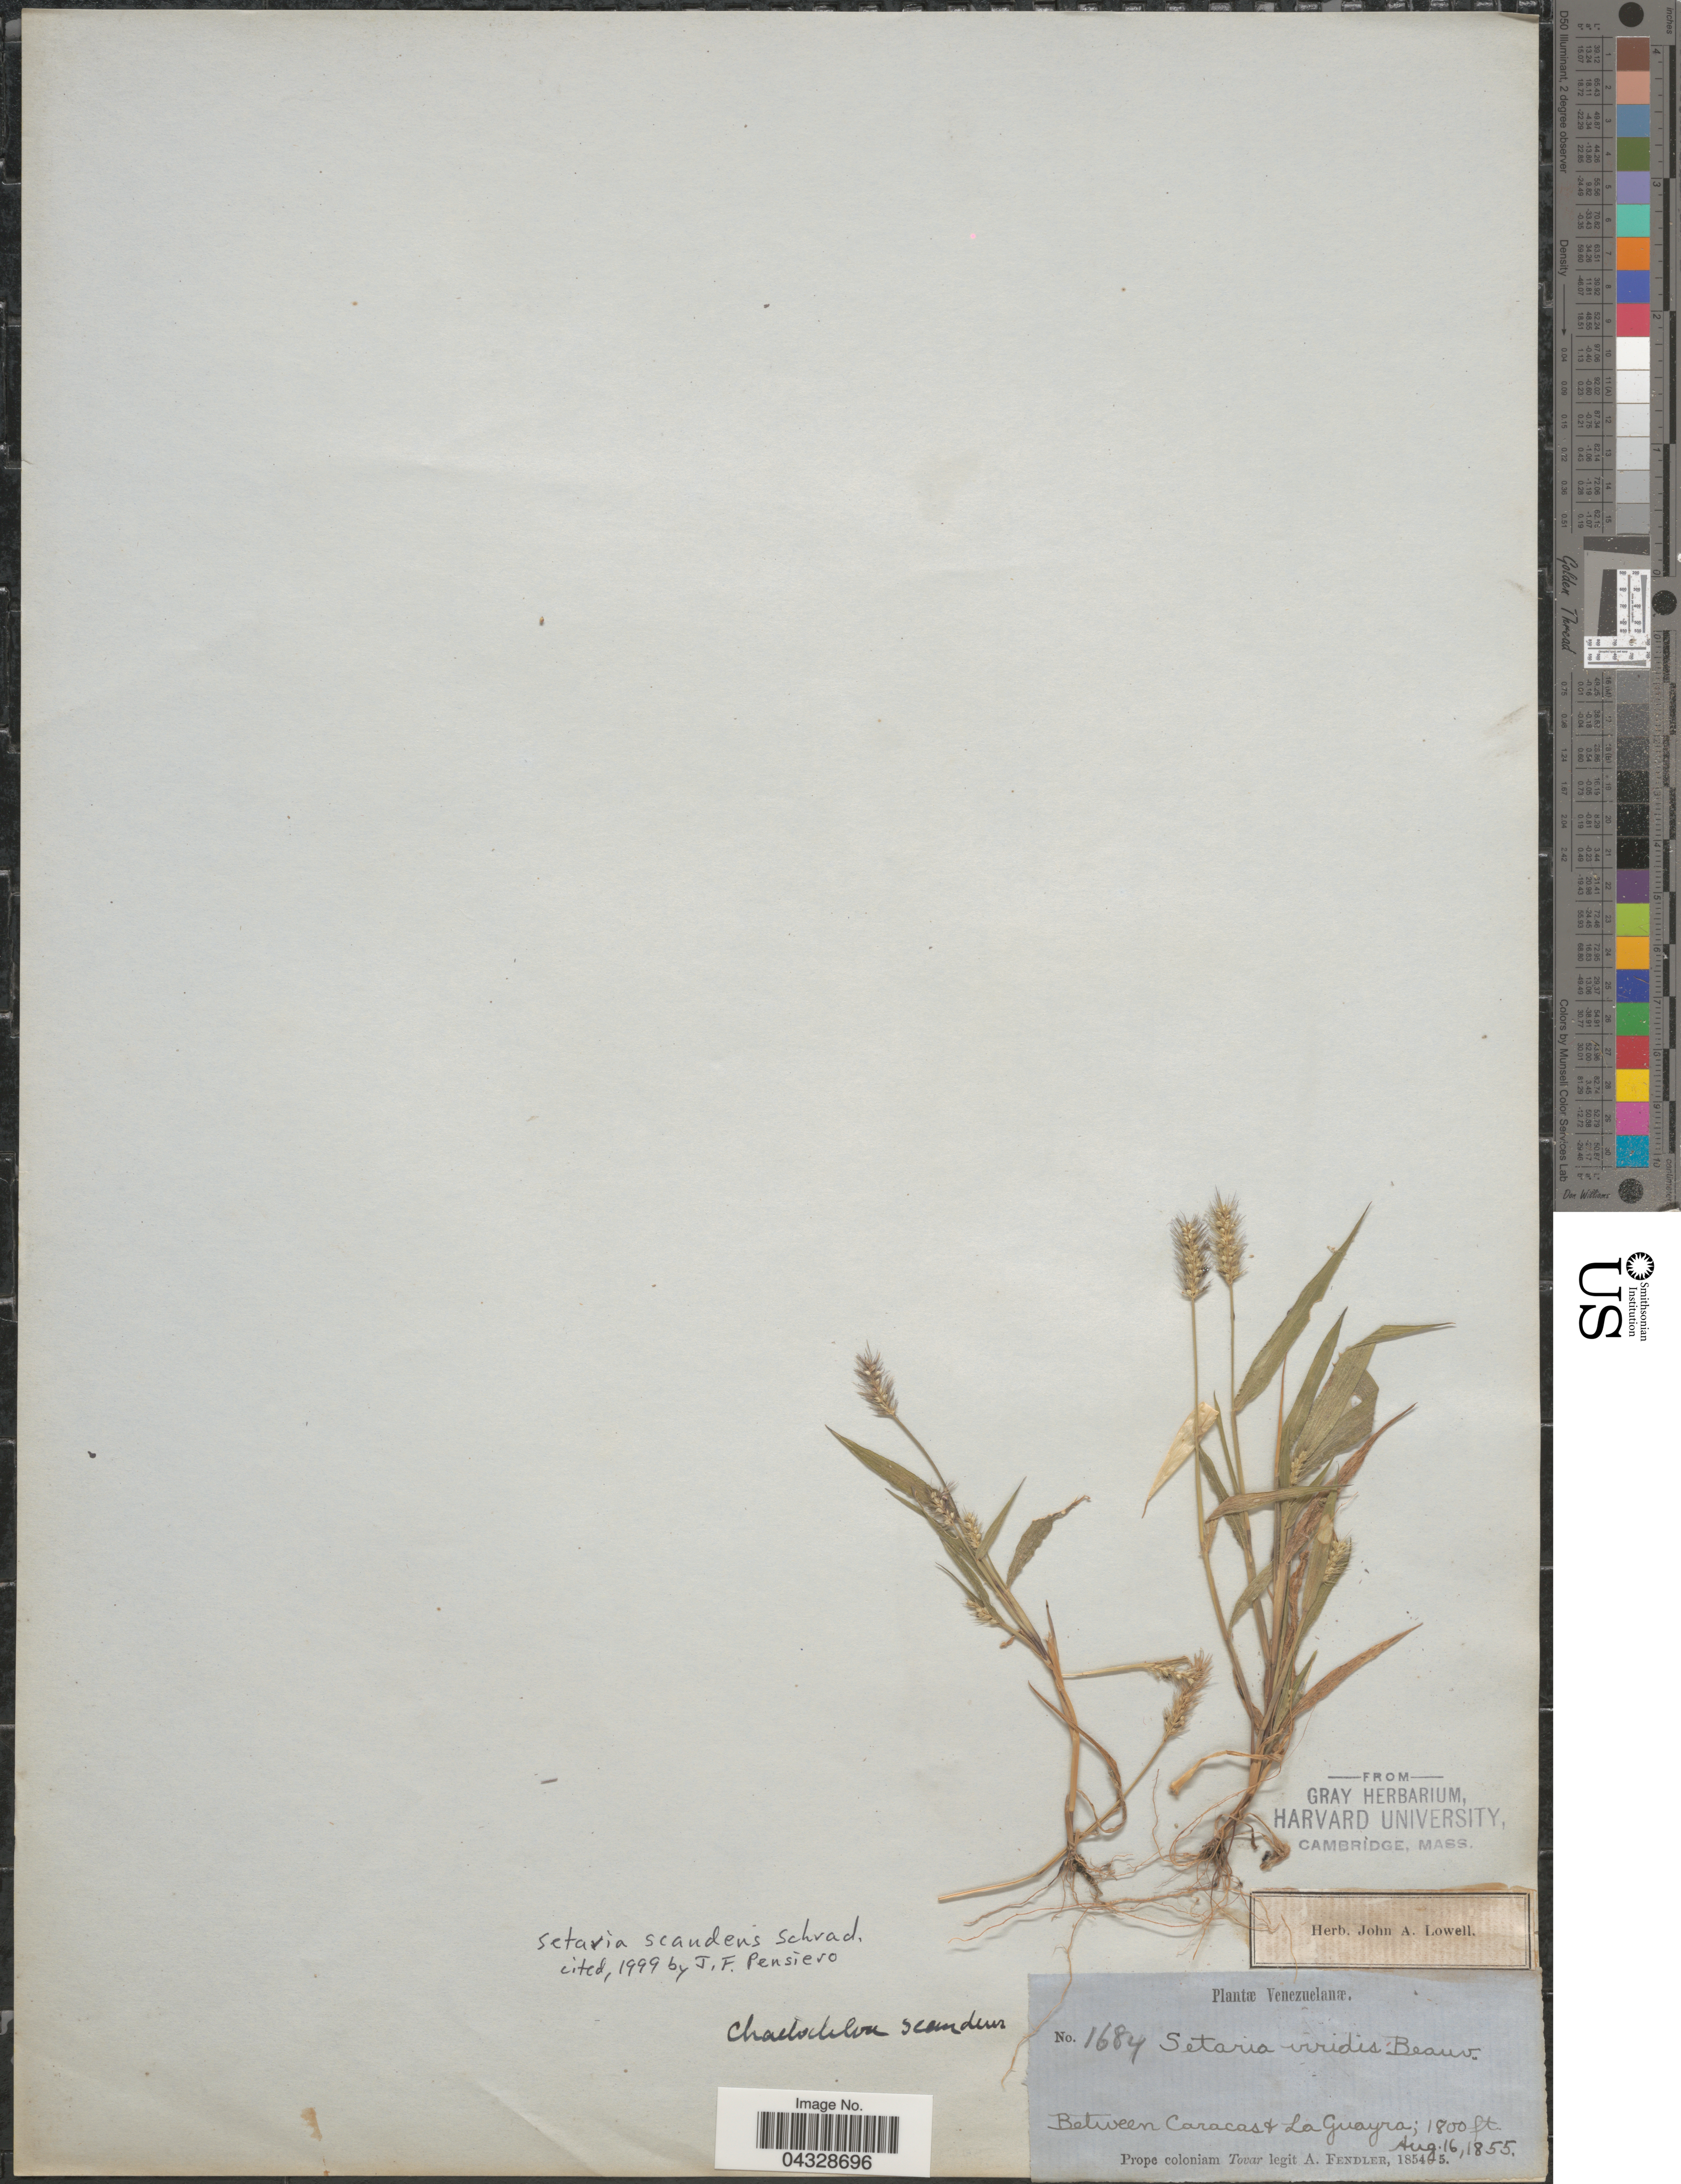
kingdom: Plantae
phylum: Tracheophyta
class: Liliopsida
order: Poales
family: Poaceae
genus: Setaria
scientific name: Setaria scandens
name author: Schrad. ex Schult.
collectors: A. Fendler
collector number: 1684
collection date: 1955-08-16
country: Venezuela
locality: Between Caracas & La Guayra. Prope coloniam Tovar.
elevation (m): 549